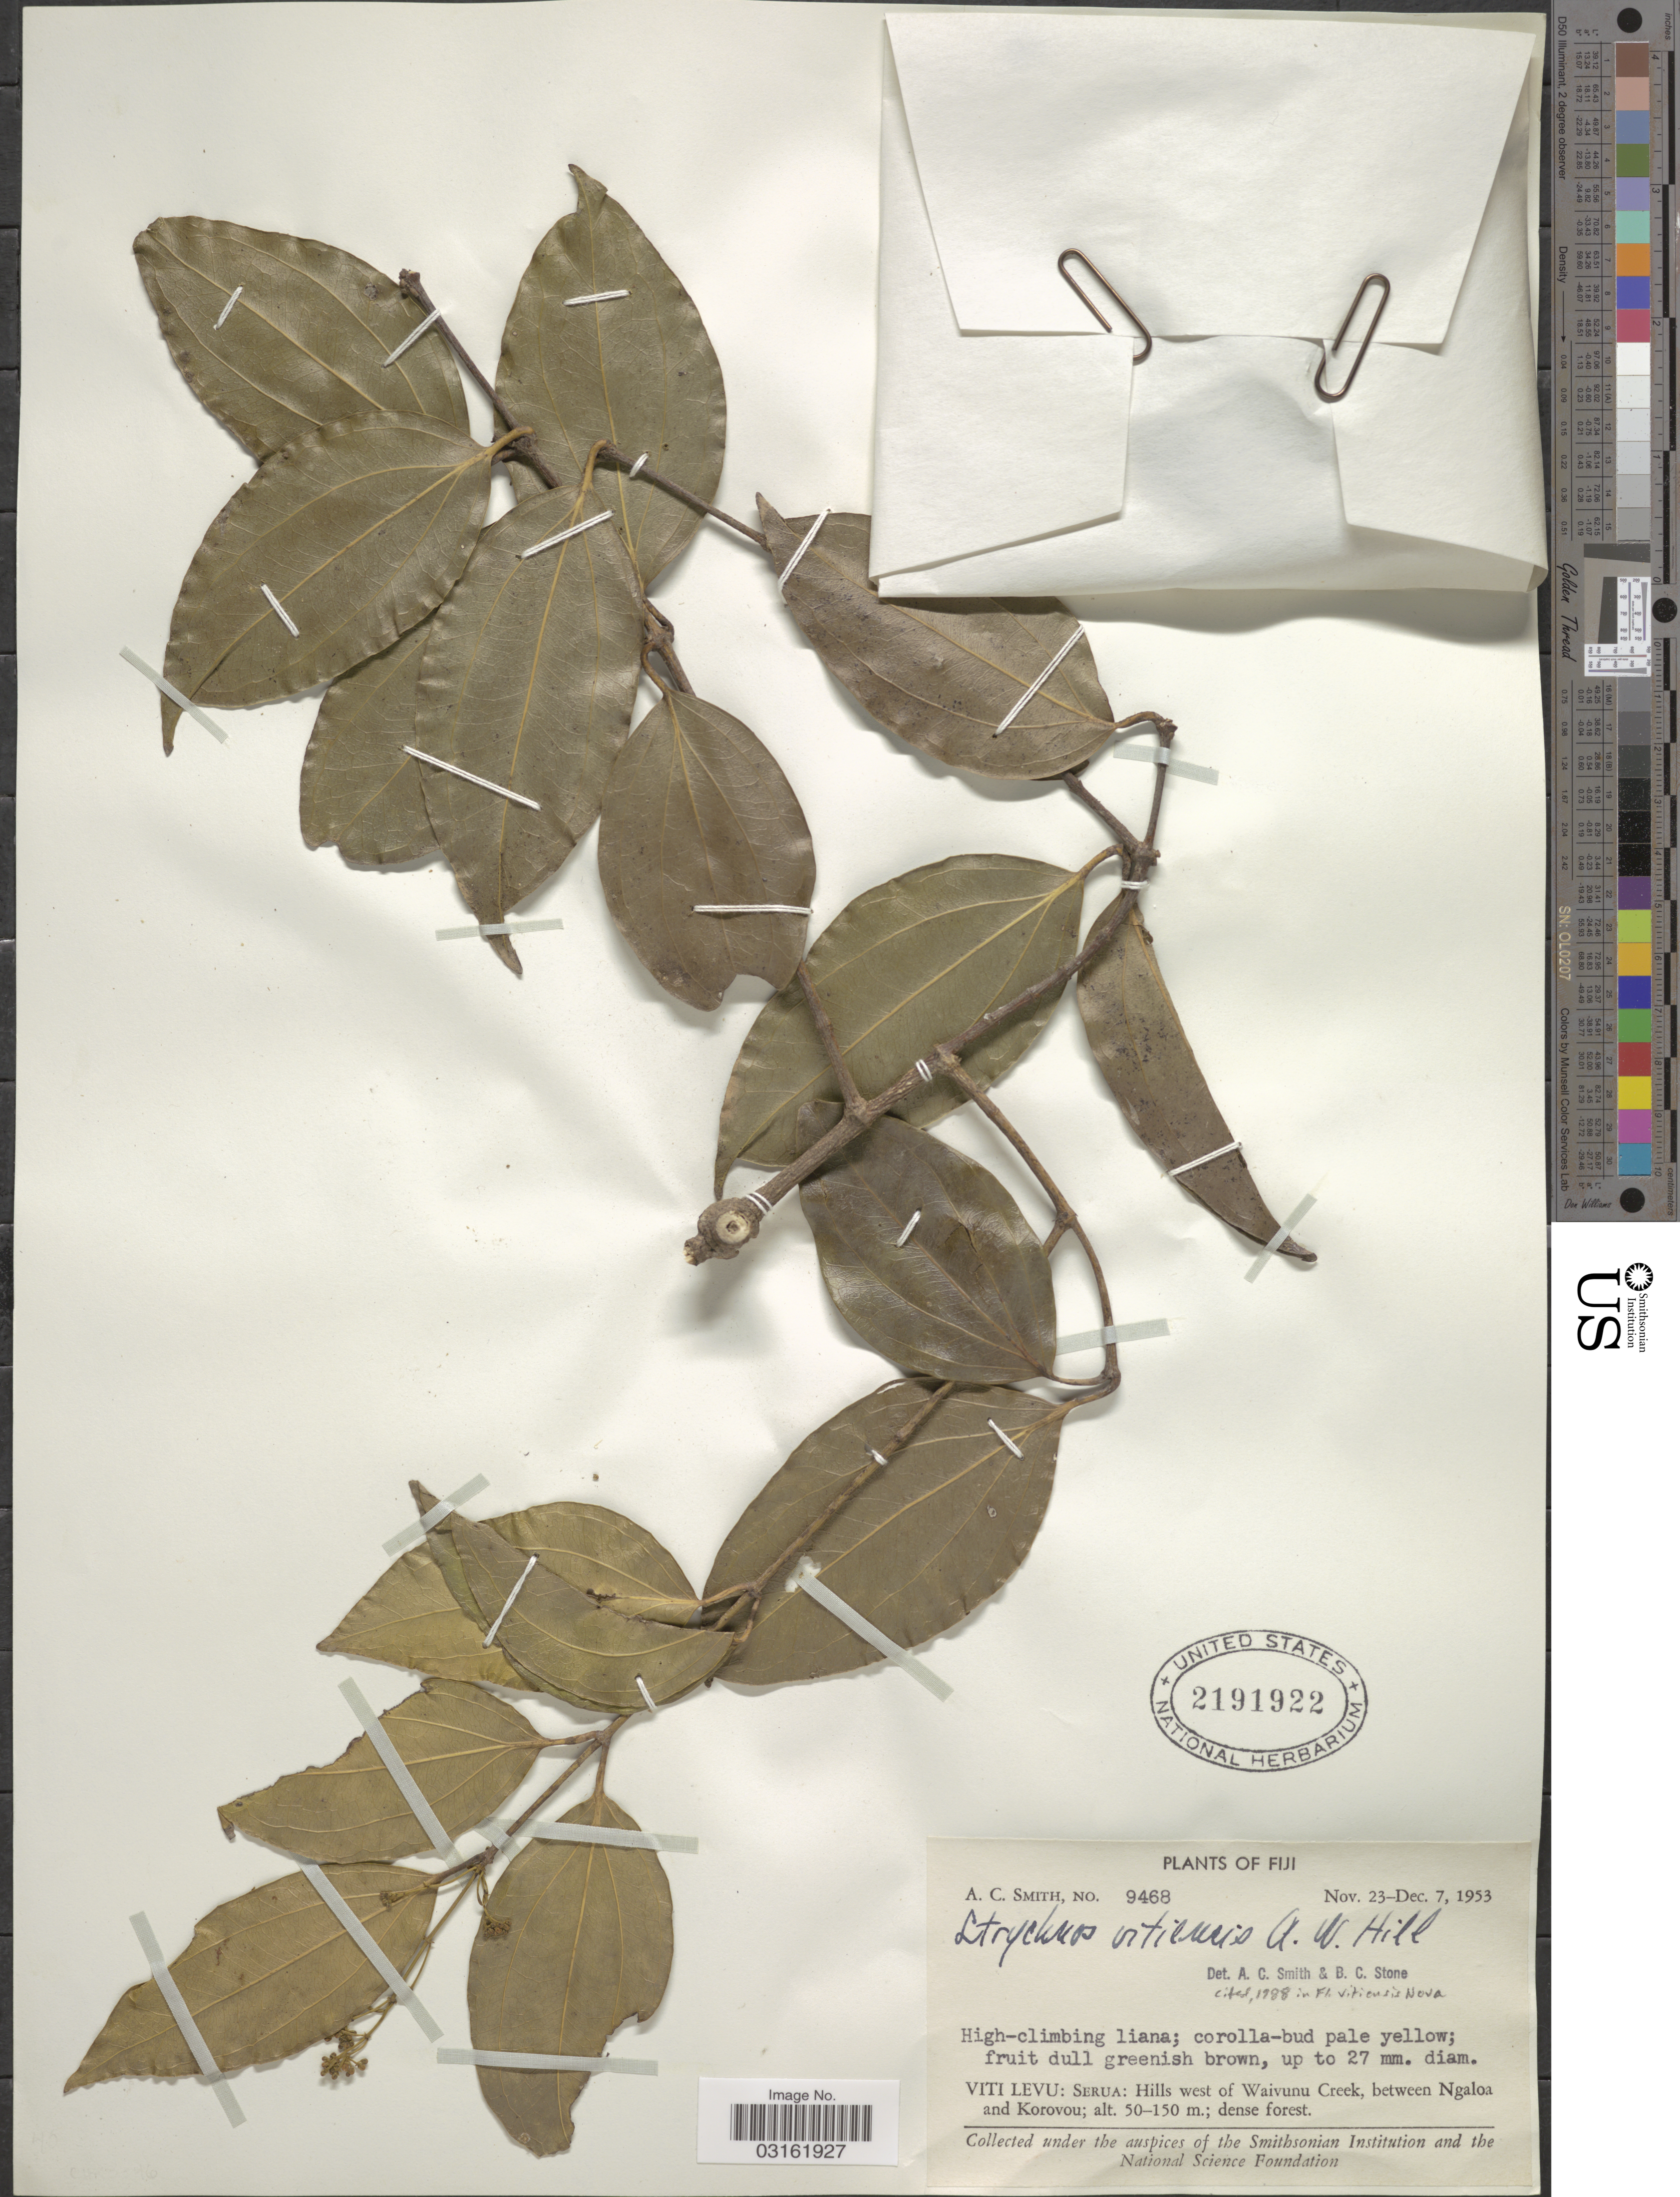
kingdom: Plantae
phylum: Tracheophyta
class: Magnoliopsida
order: Gentianales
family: Loganiaceae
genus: Strychnos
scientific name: Strychnos vitiensis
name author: A.W. Hill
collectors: A. C. Smith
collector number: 9468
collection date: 1953-11-23/1953-12-07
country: Fiji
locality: Viti Levu: Serua: Hills west of Waivunu Creek, between Ngaloa and Korovou.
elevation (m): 50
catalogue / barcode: US 2191922